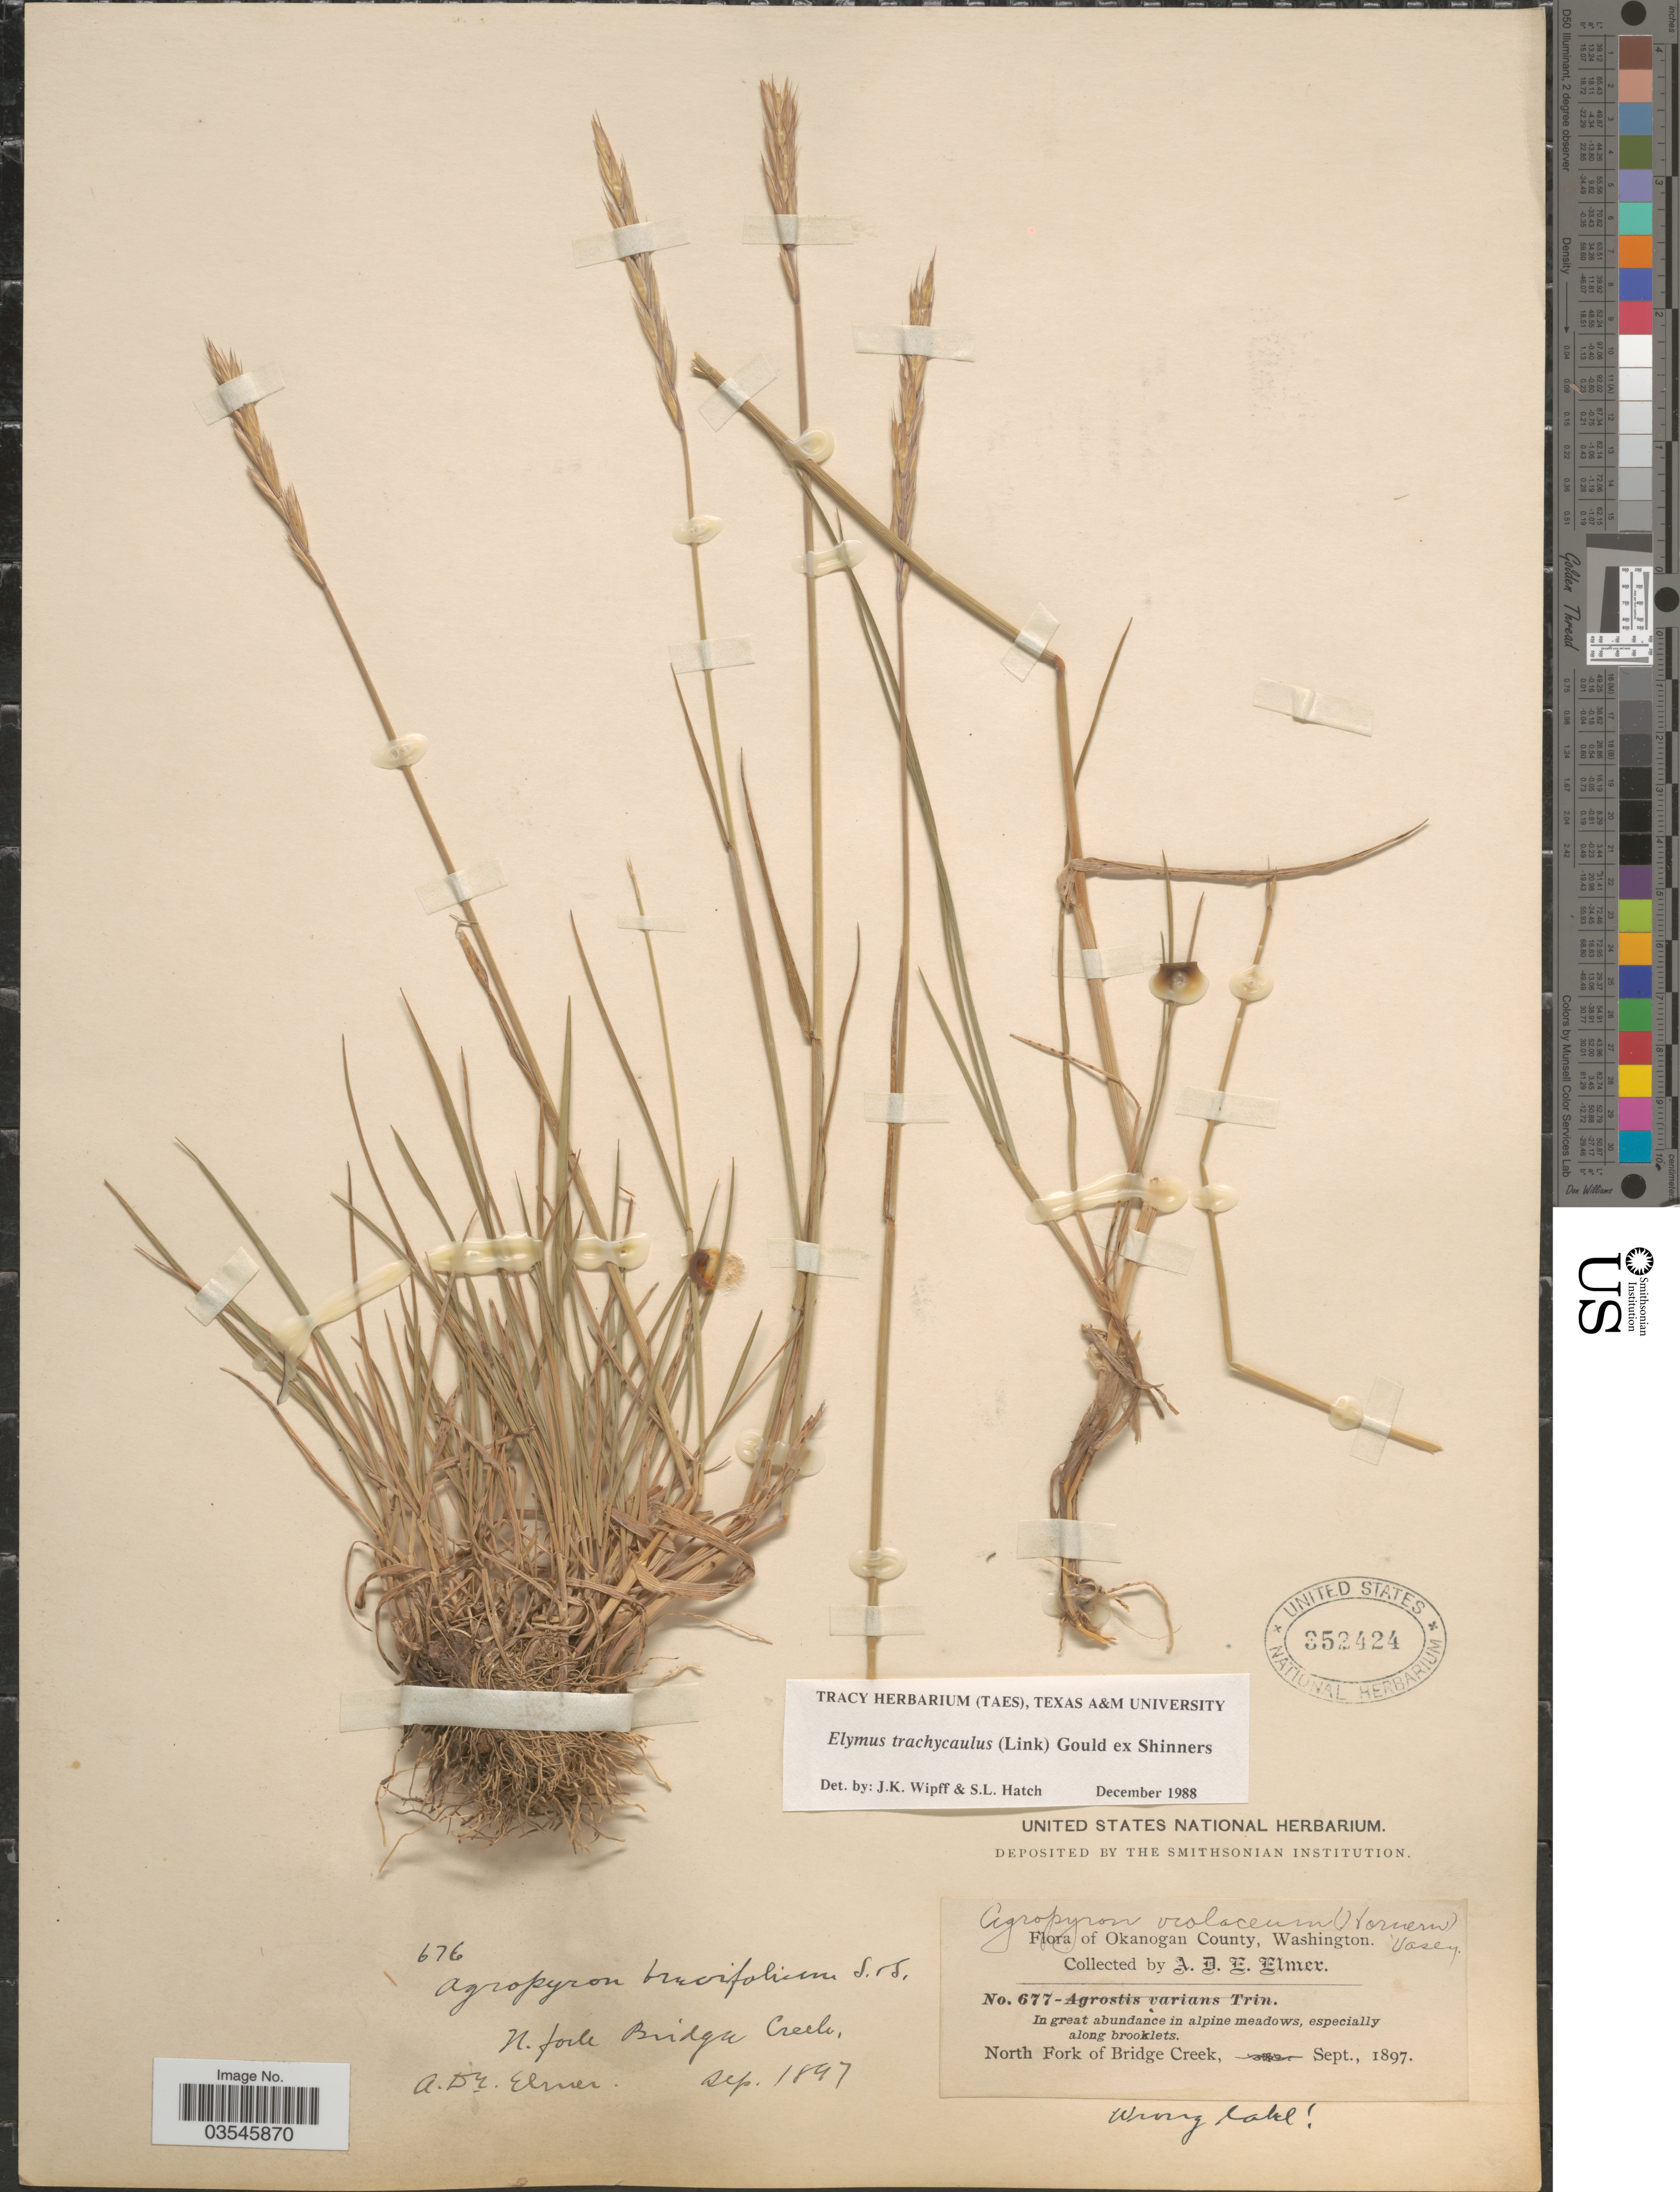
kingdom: Plantae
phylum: Tracheophyta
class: Liliopsida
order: Poales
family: Poaceae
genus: Elymus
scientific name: Elymus trachycaulus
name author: (Link) Gould ex Shinners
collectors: A. D. E. Elmer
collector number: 677/676?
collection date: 1897-09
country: United States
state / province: Washington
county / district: Okanogan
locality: Okanogan County. North Fork of Bridge Creek.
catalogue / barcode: US 352424